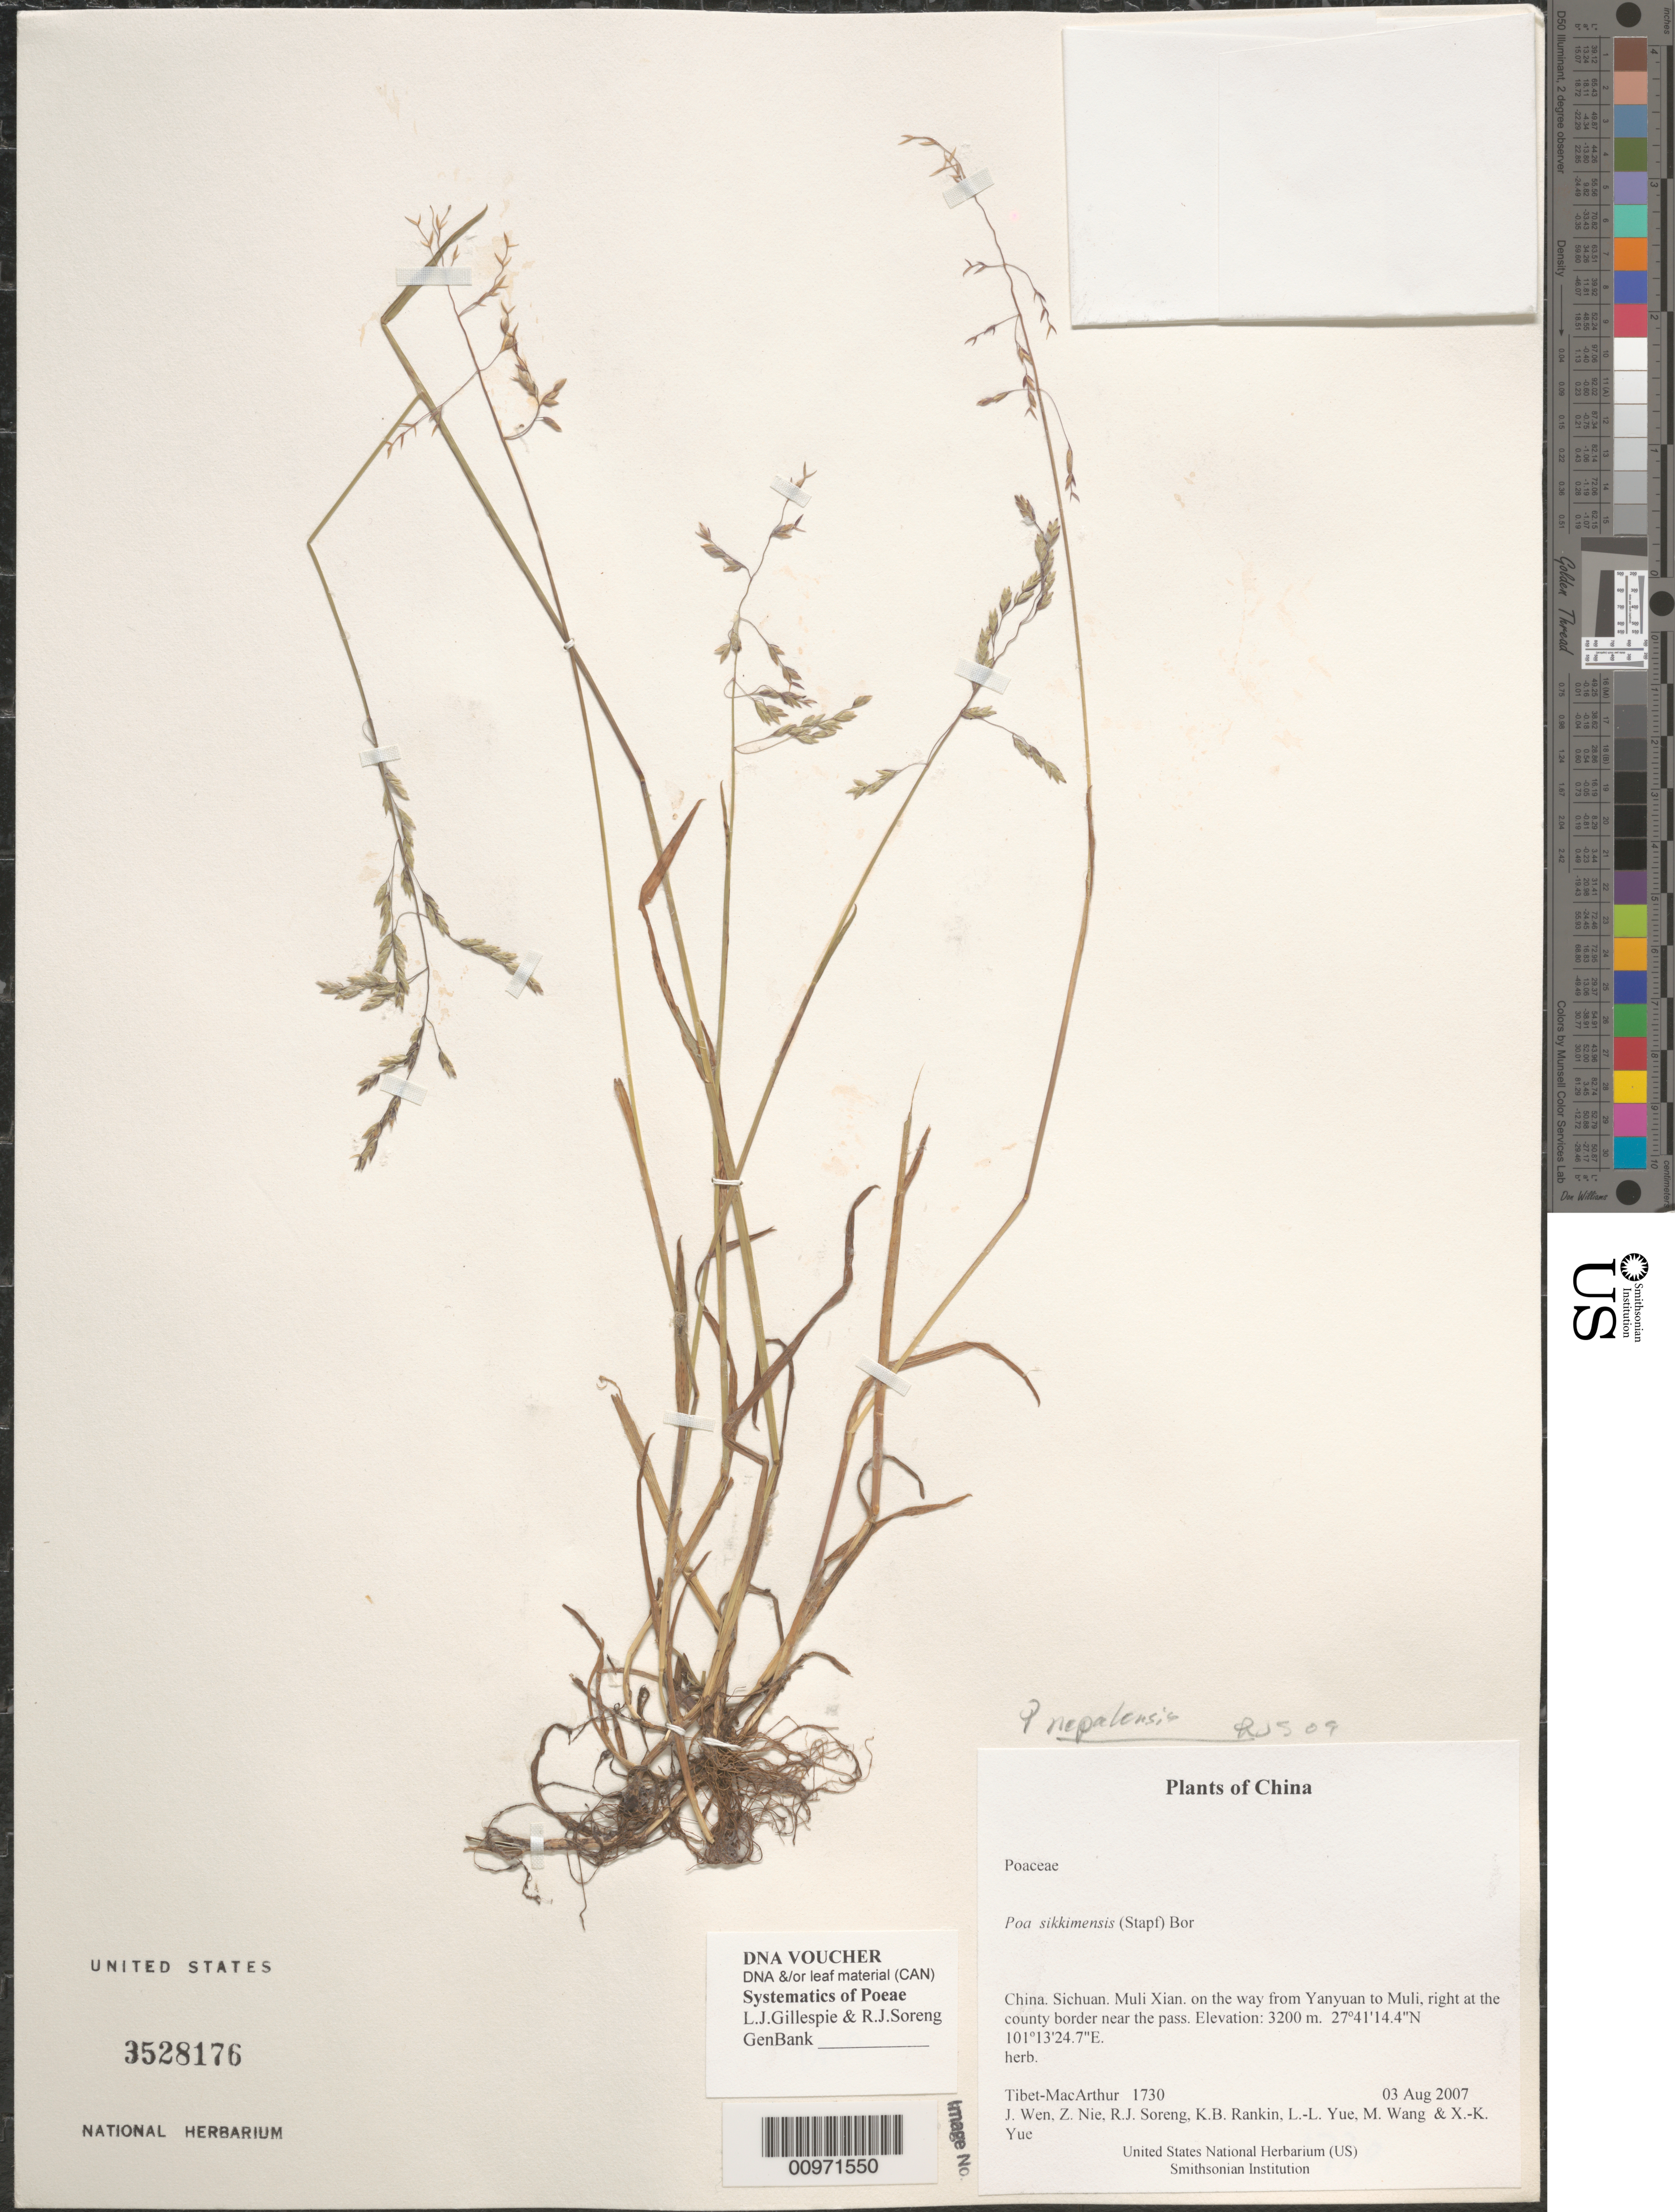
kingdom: Plantae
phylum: Tracheophyta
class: Liliopsida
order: Poales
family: Poaceae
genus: Poa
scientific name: Poa nepalensis var. nepalensis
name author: (G.C. Wall. ex Griseb.) Duthie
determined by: Soreng, Robert J., Research Associate (BOT), Smithsonian Institution - National Museum of Natural History (UNITED STATES)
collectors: Tibet-MacArthur, J. Wen, Z. Nie, R. J. Soreng, K. Rankin, L. Yue, M. Wang & X. Yue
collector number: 1730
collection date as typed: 03 Aug 2007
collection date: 2007-08-03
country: China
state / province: Sichuan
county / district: Muli Xian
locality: on the way from Yanyuan to Muli, right at the county border near the pass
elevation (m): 3200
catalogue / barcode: US 3528176